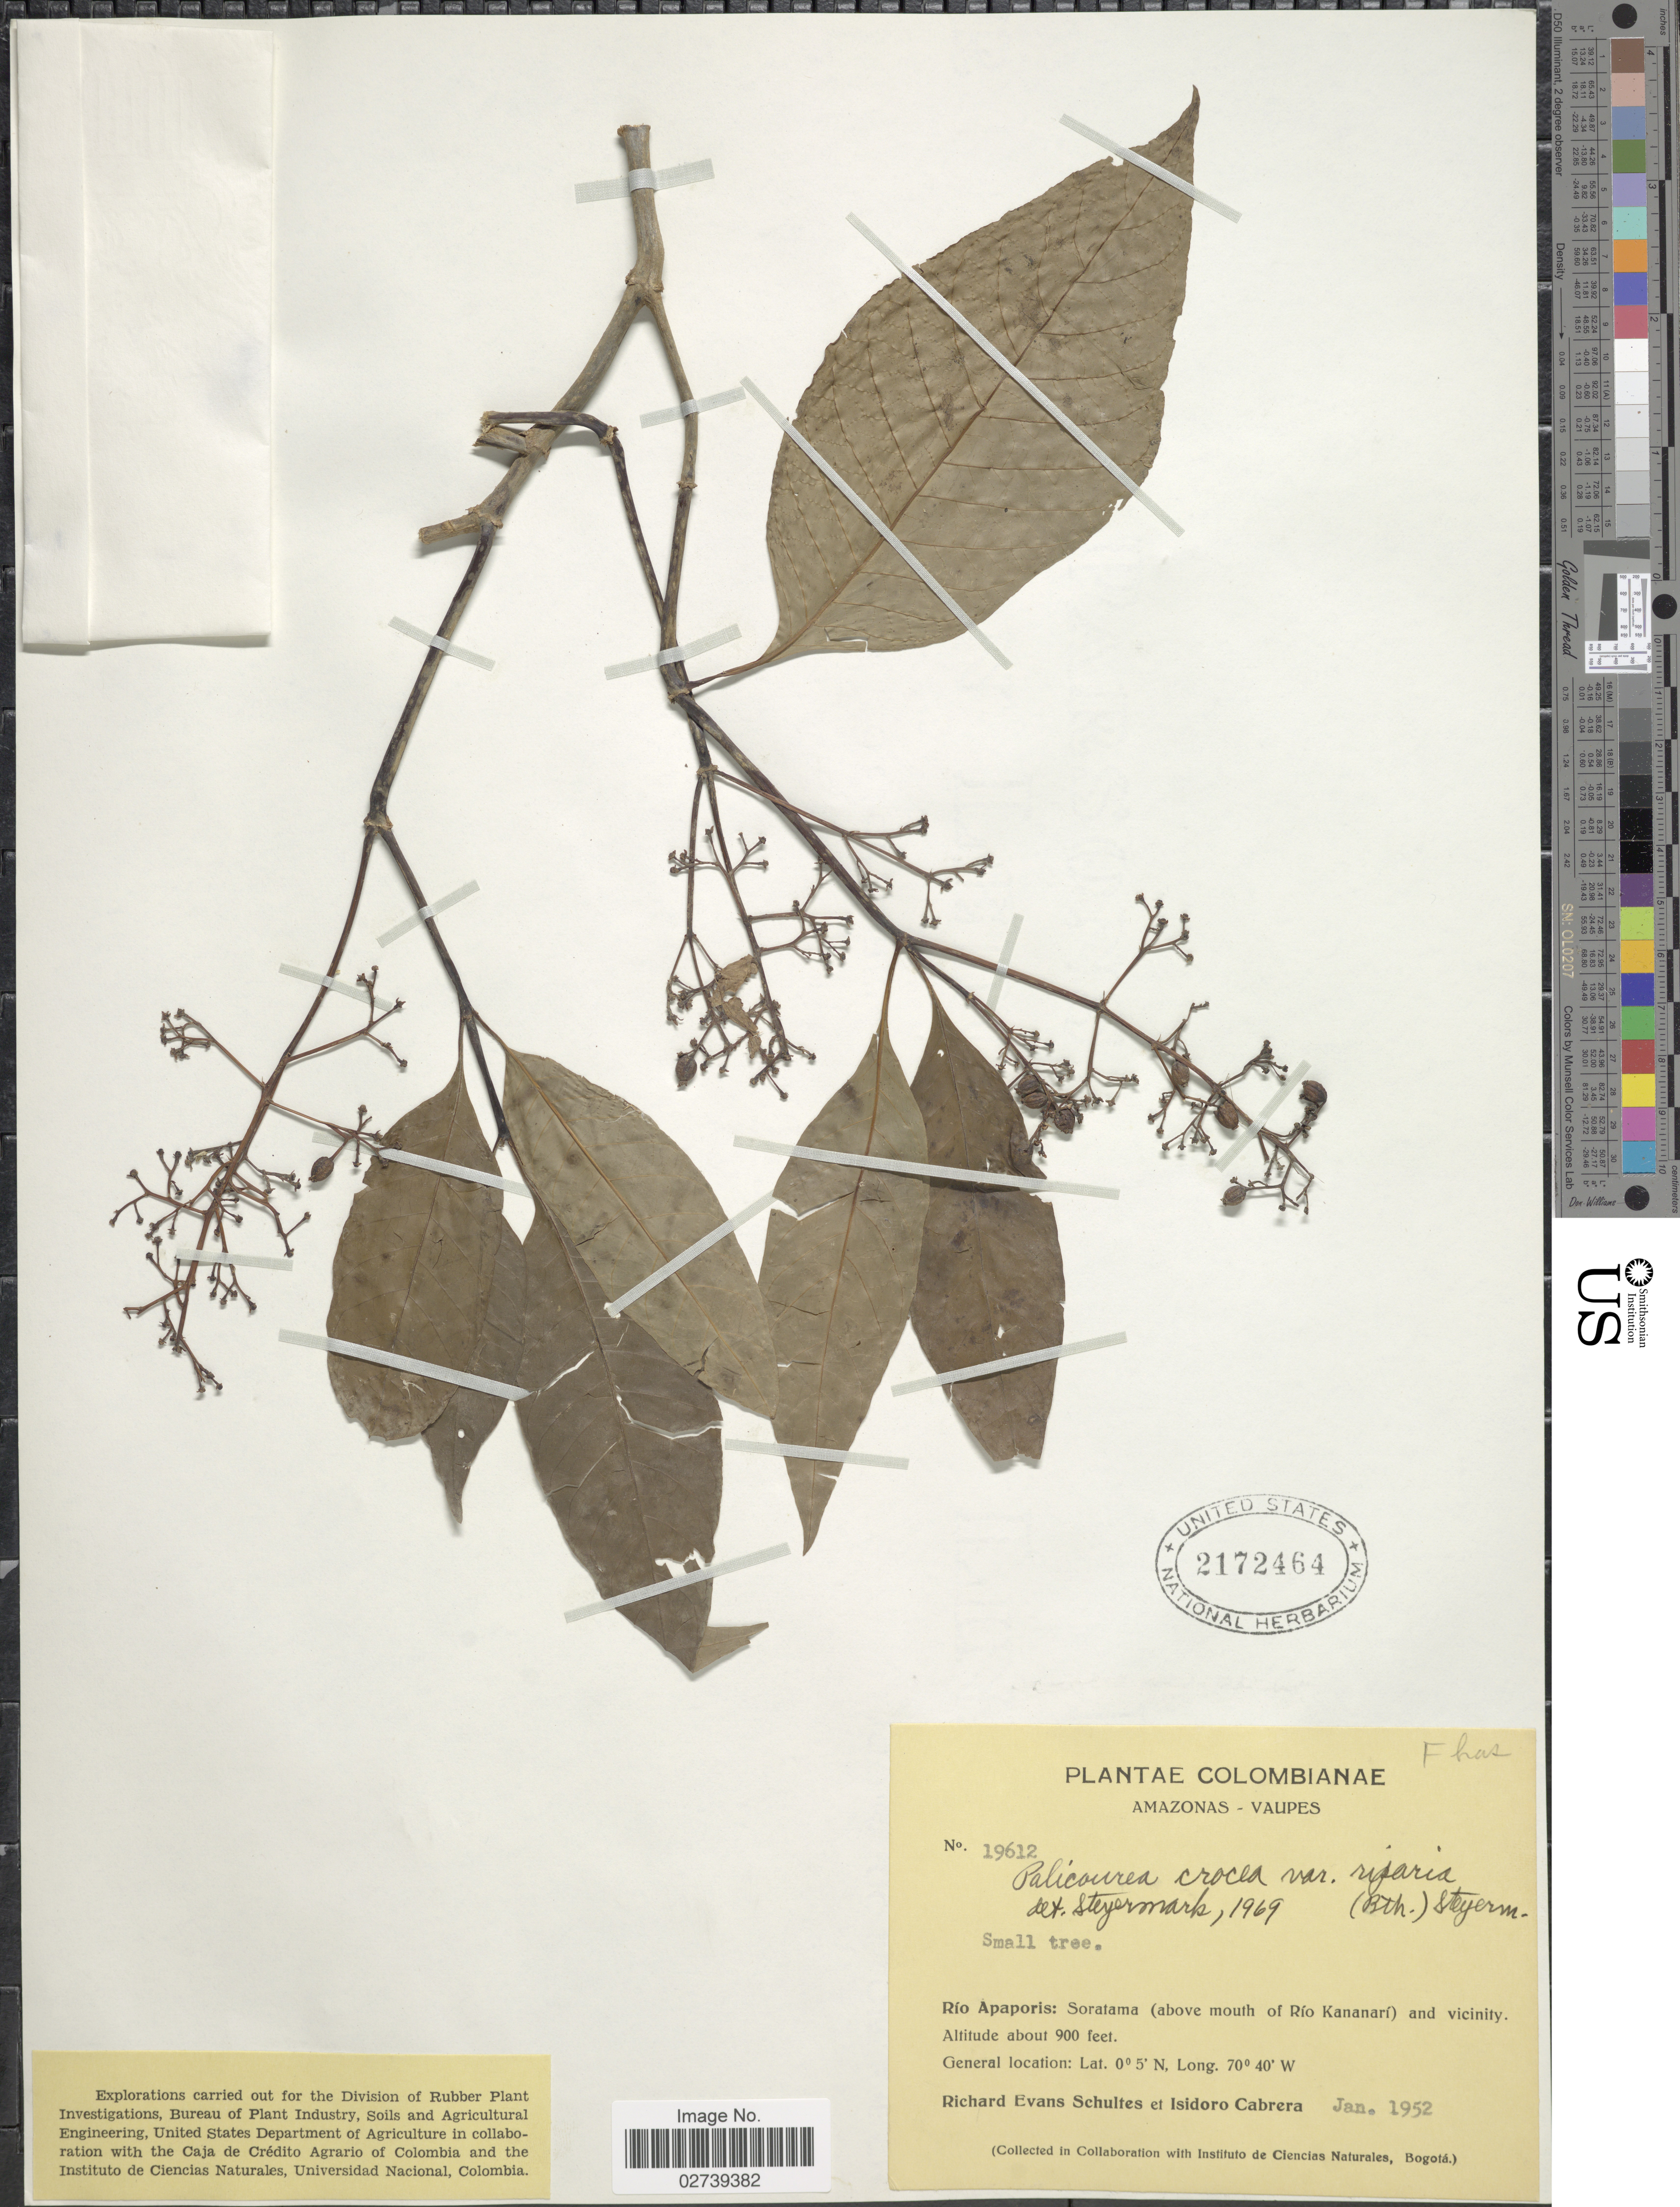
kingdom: Plantae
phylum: Tracheophyta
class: Magnoliopsida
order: Gentianales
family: Rubiaceae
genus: Palicourea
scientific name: Palicourea crocea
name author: (Sw.) Schult.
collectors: R. E. Schultes & I. Cabrera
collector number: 19612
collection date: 1952-01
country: Colombia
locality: Amazonas-Vaupes, Rio Apaporis: Soratama (above mouth of Rio Kananari) and vicinity.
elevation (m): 274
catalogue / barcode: US 2172464